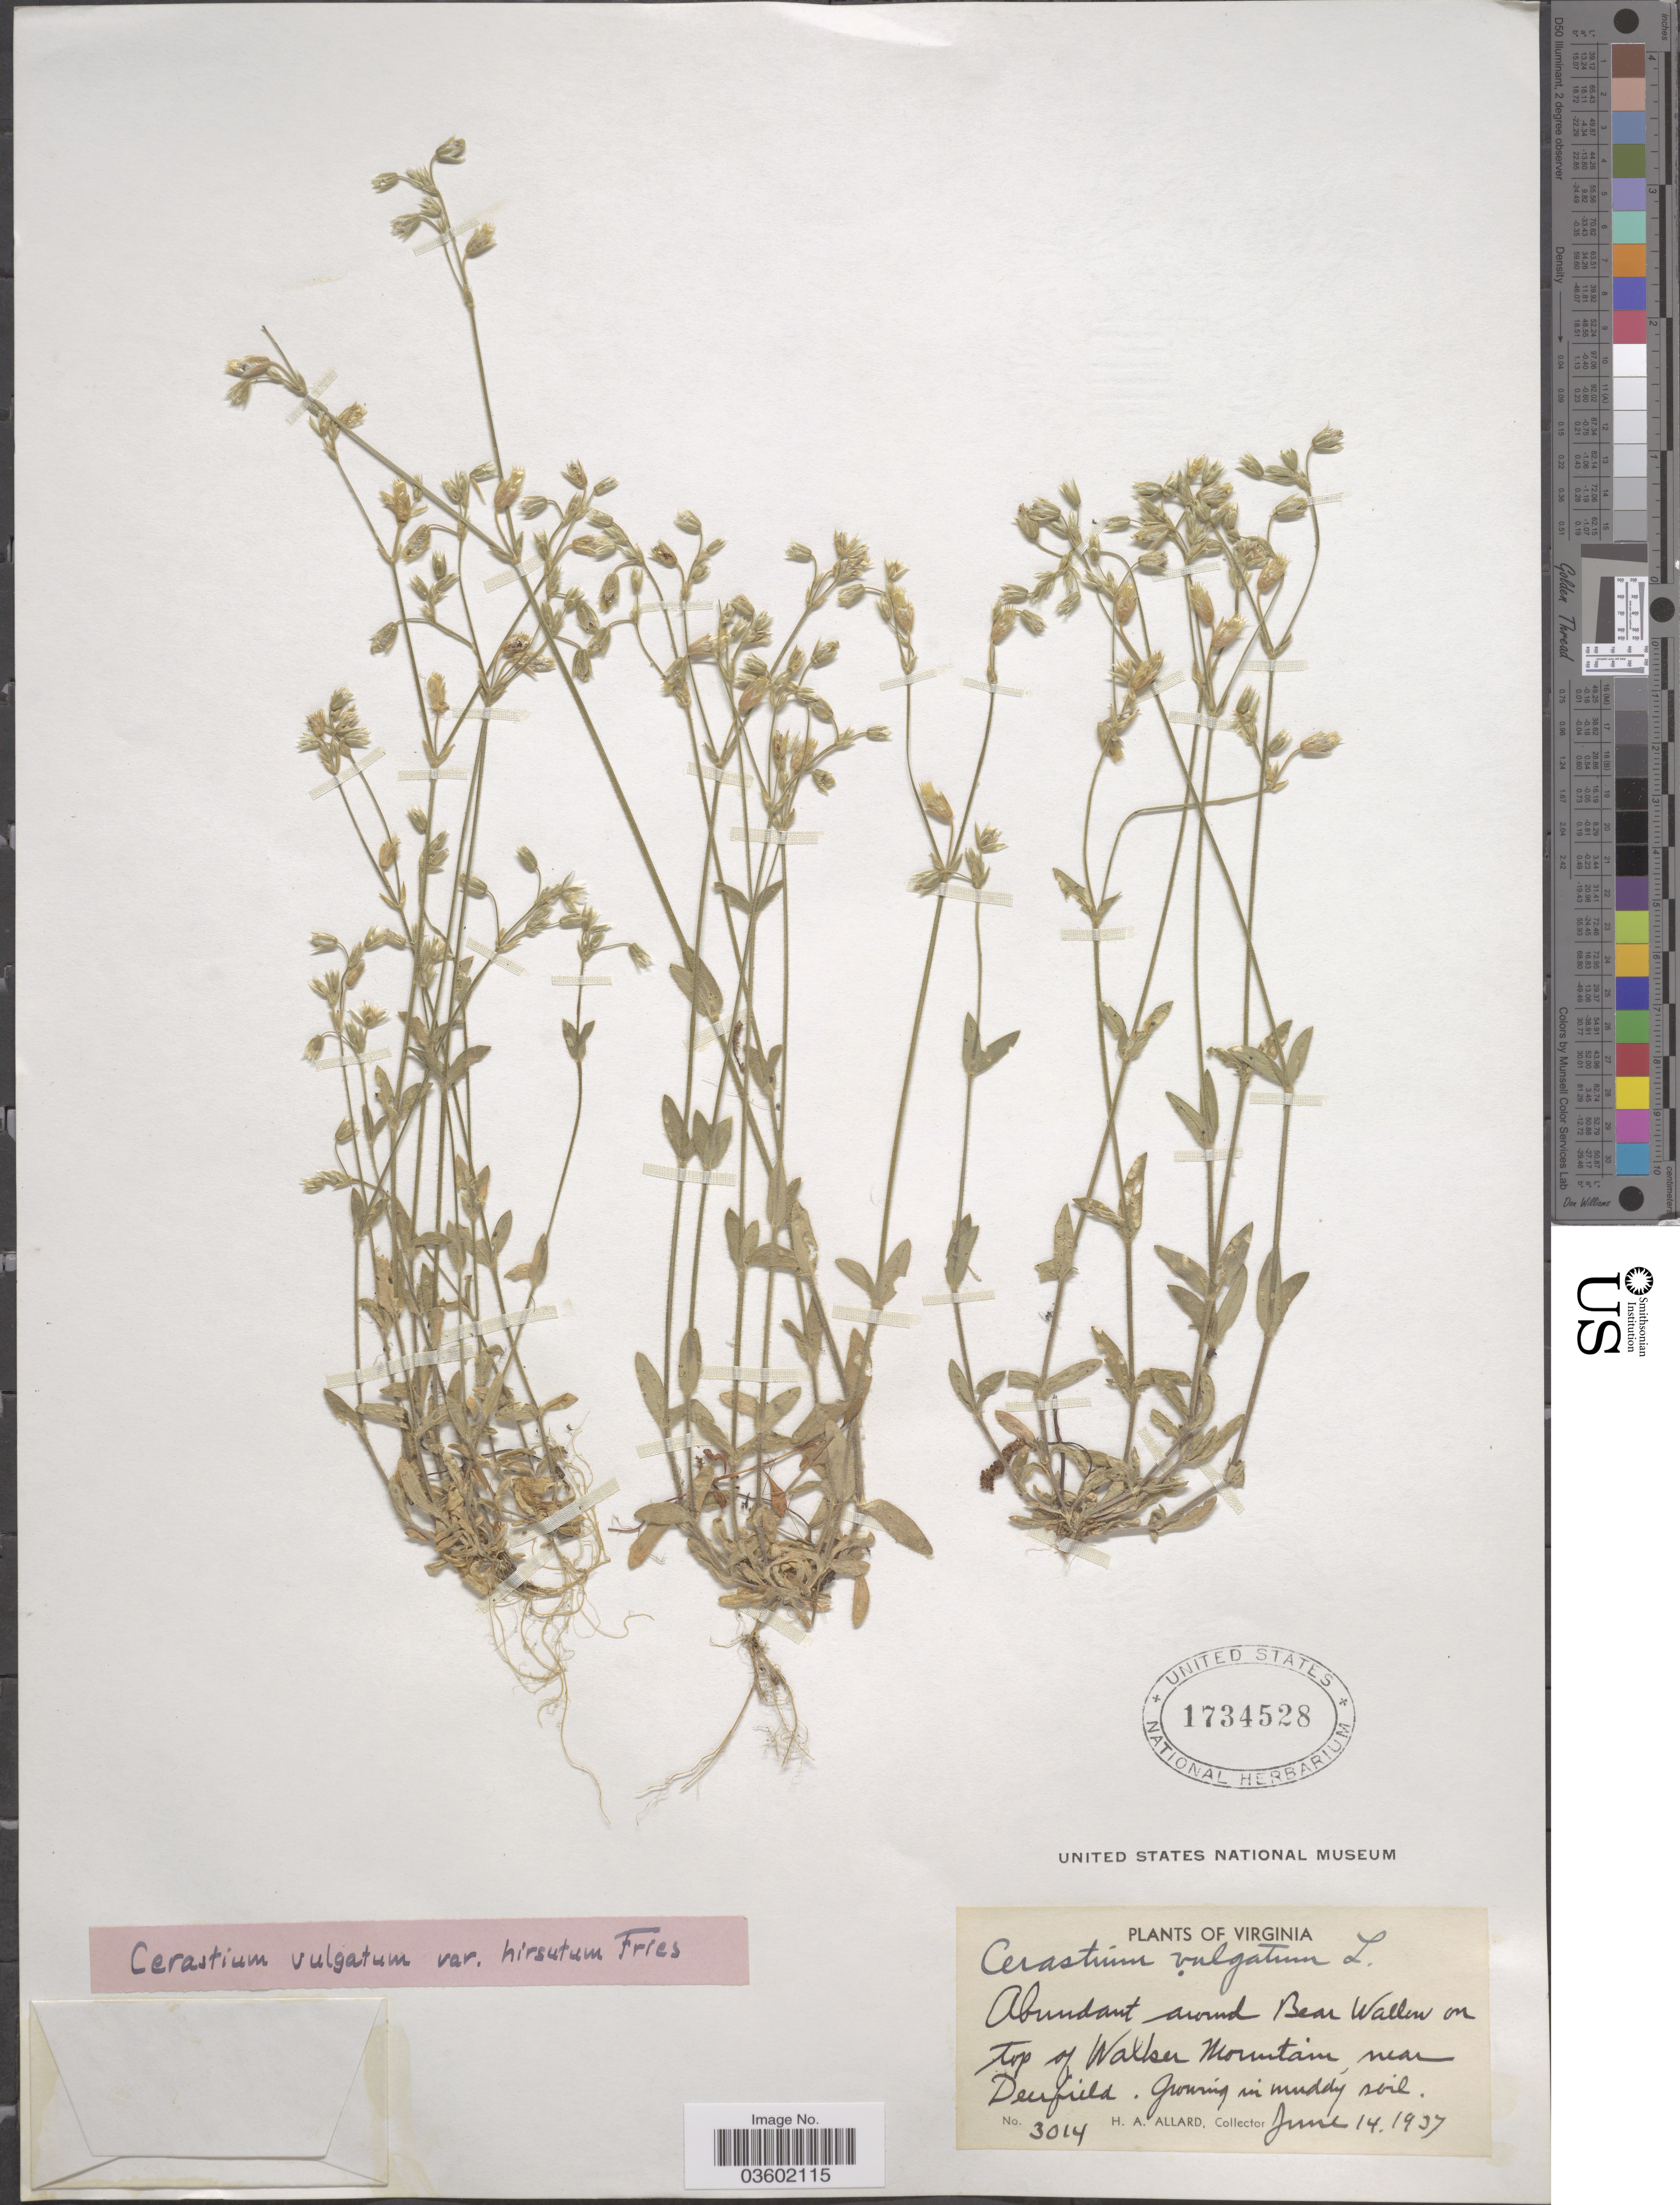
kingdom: Plantae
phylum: Tracheophyta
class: Magnoliopsida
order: Caryophyllales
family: Caryophyllaceae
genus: Cerastium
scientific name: Cerastium vulgatum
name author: L.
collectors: H. A. Allard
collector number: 3014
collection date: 1937-06-14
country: United States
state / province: Virginia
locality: Around Bear Wallen on top of Walker Mountain, near Deerfield.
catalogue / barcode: US 1734528